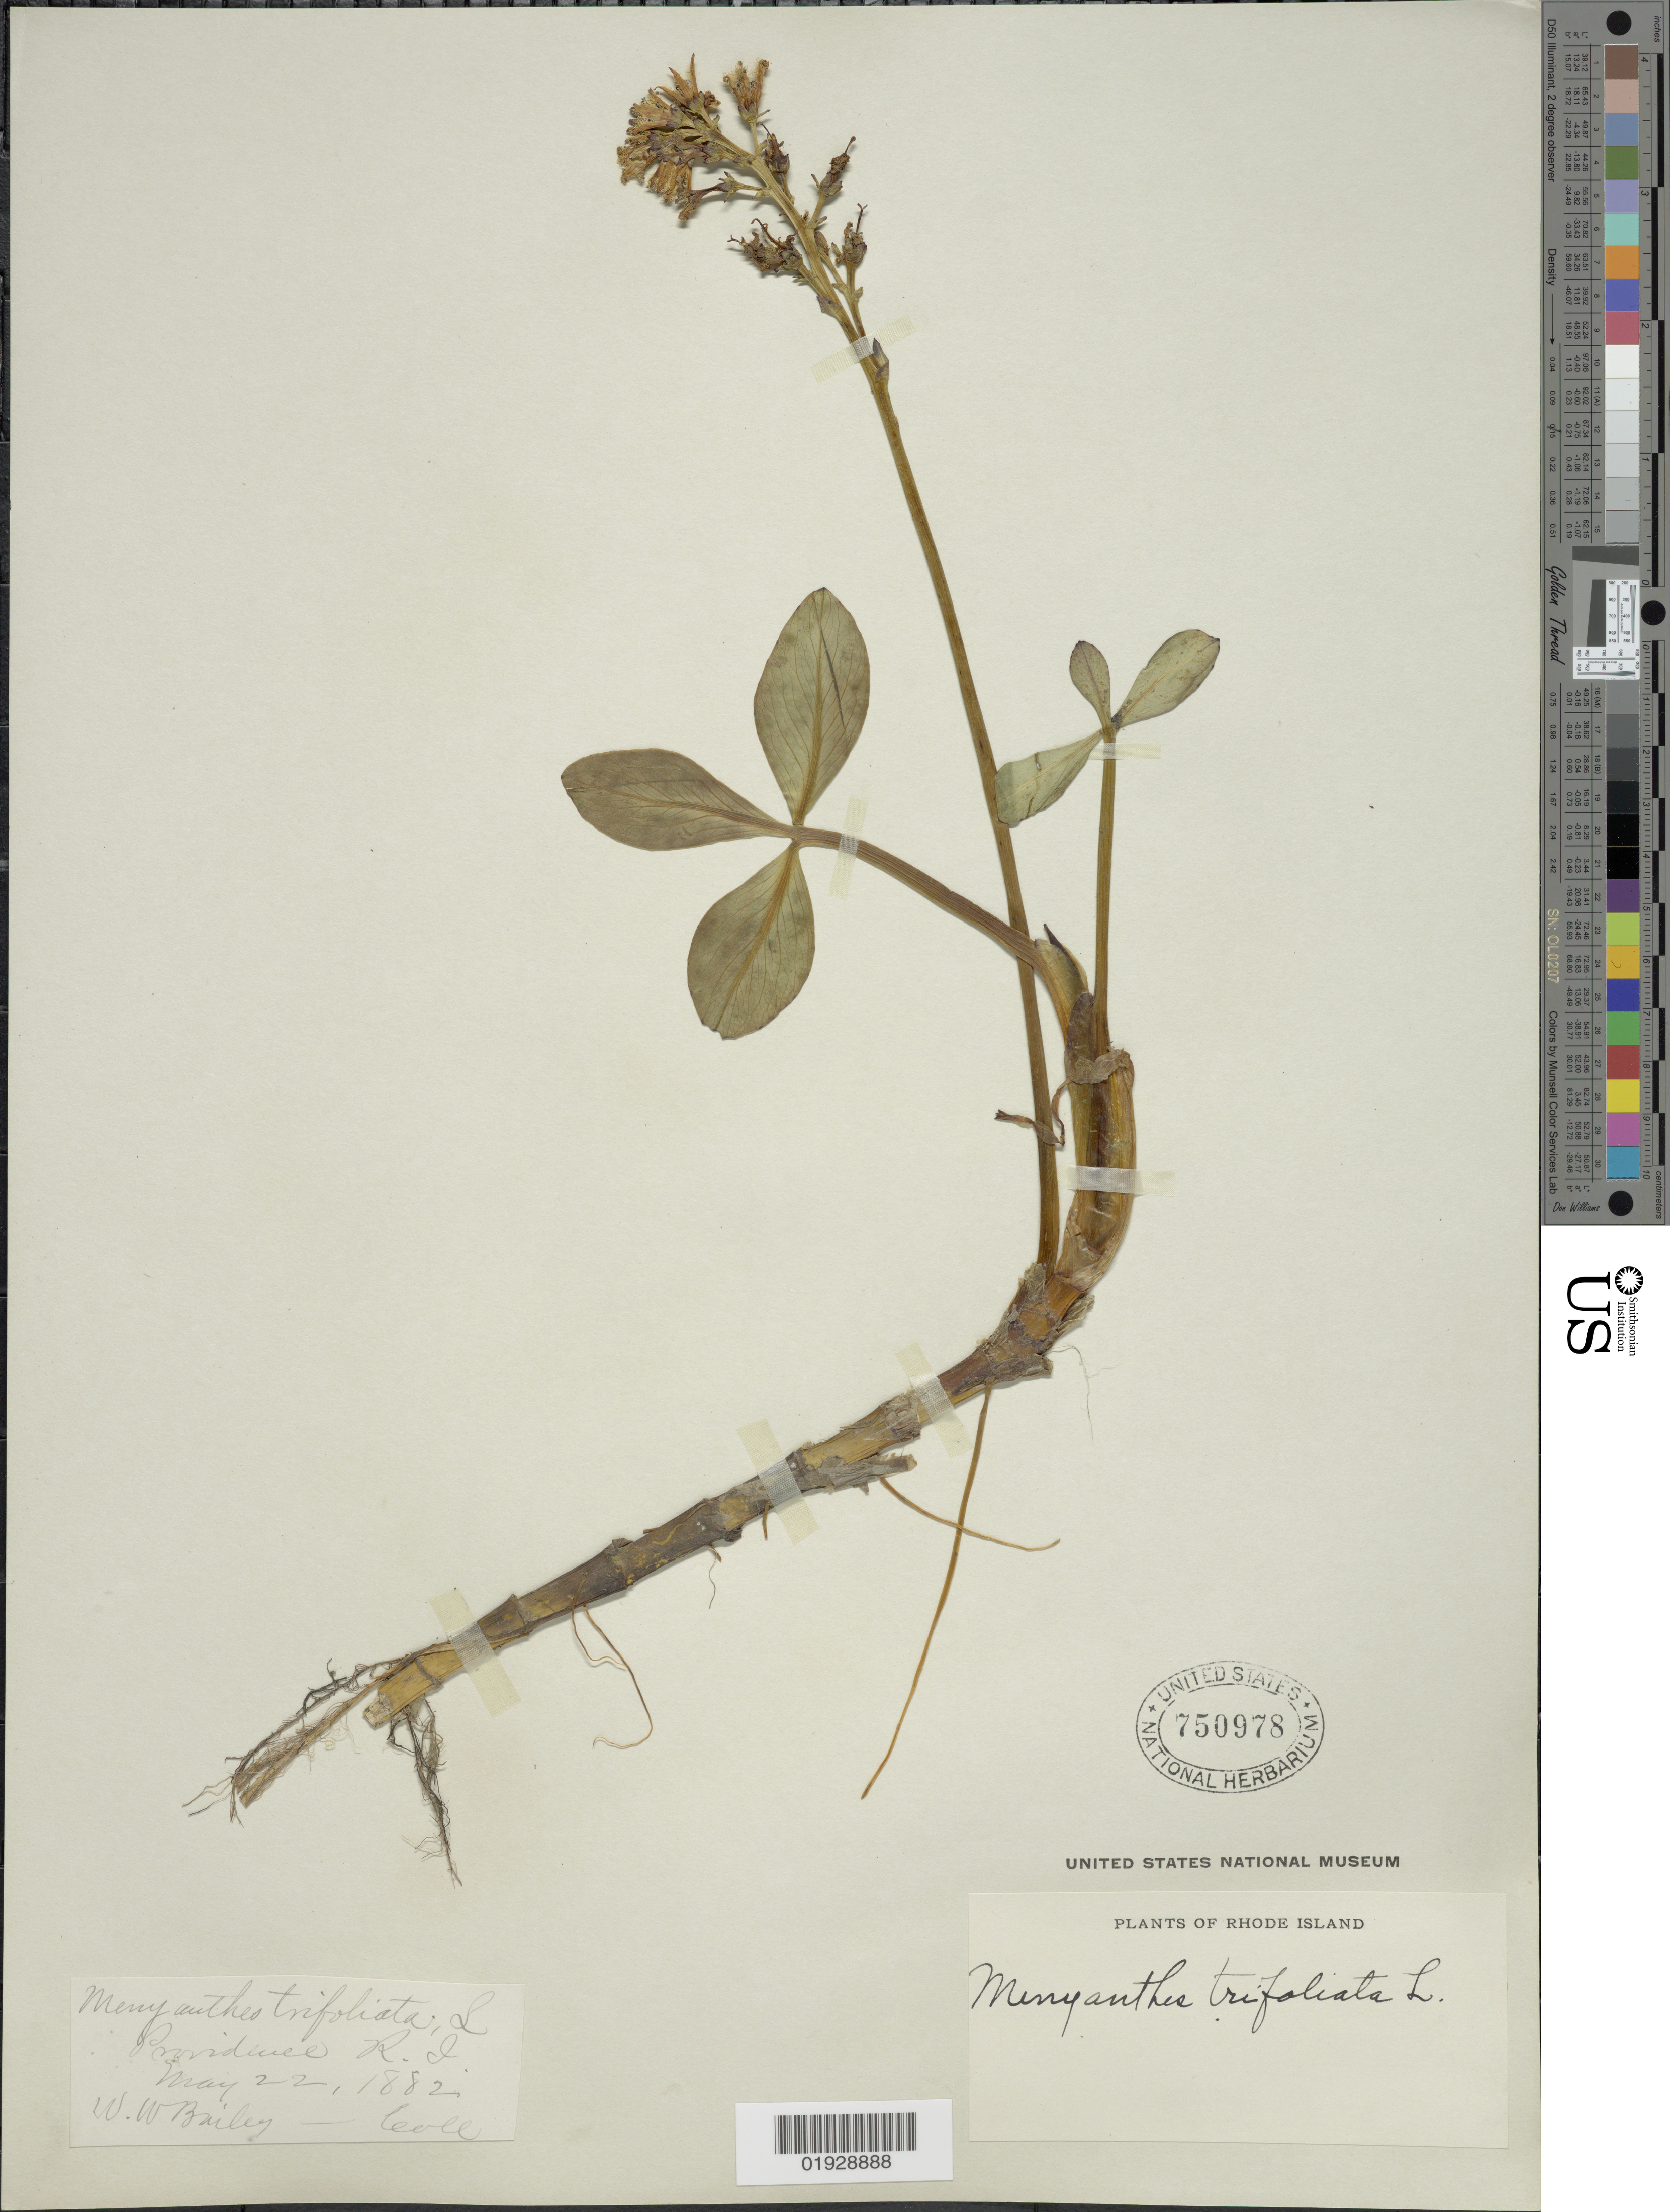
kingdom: Plantae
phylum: Tracheophyta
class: Magnoliopsida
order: Asterales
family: Menyanthaceae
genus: Menyanthes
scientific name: Menyanthes trifoliata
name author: L.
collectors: W. W. Bailey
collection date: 1882-05-22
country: United States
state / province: Rhode Island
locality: Providence R.I.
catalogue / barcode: US 750978